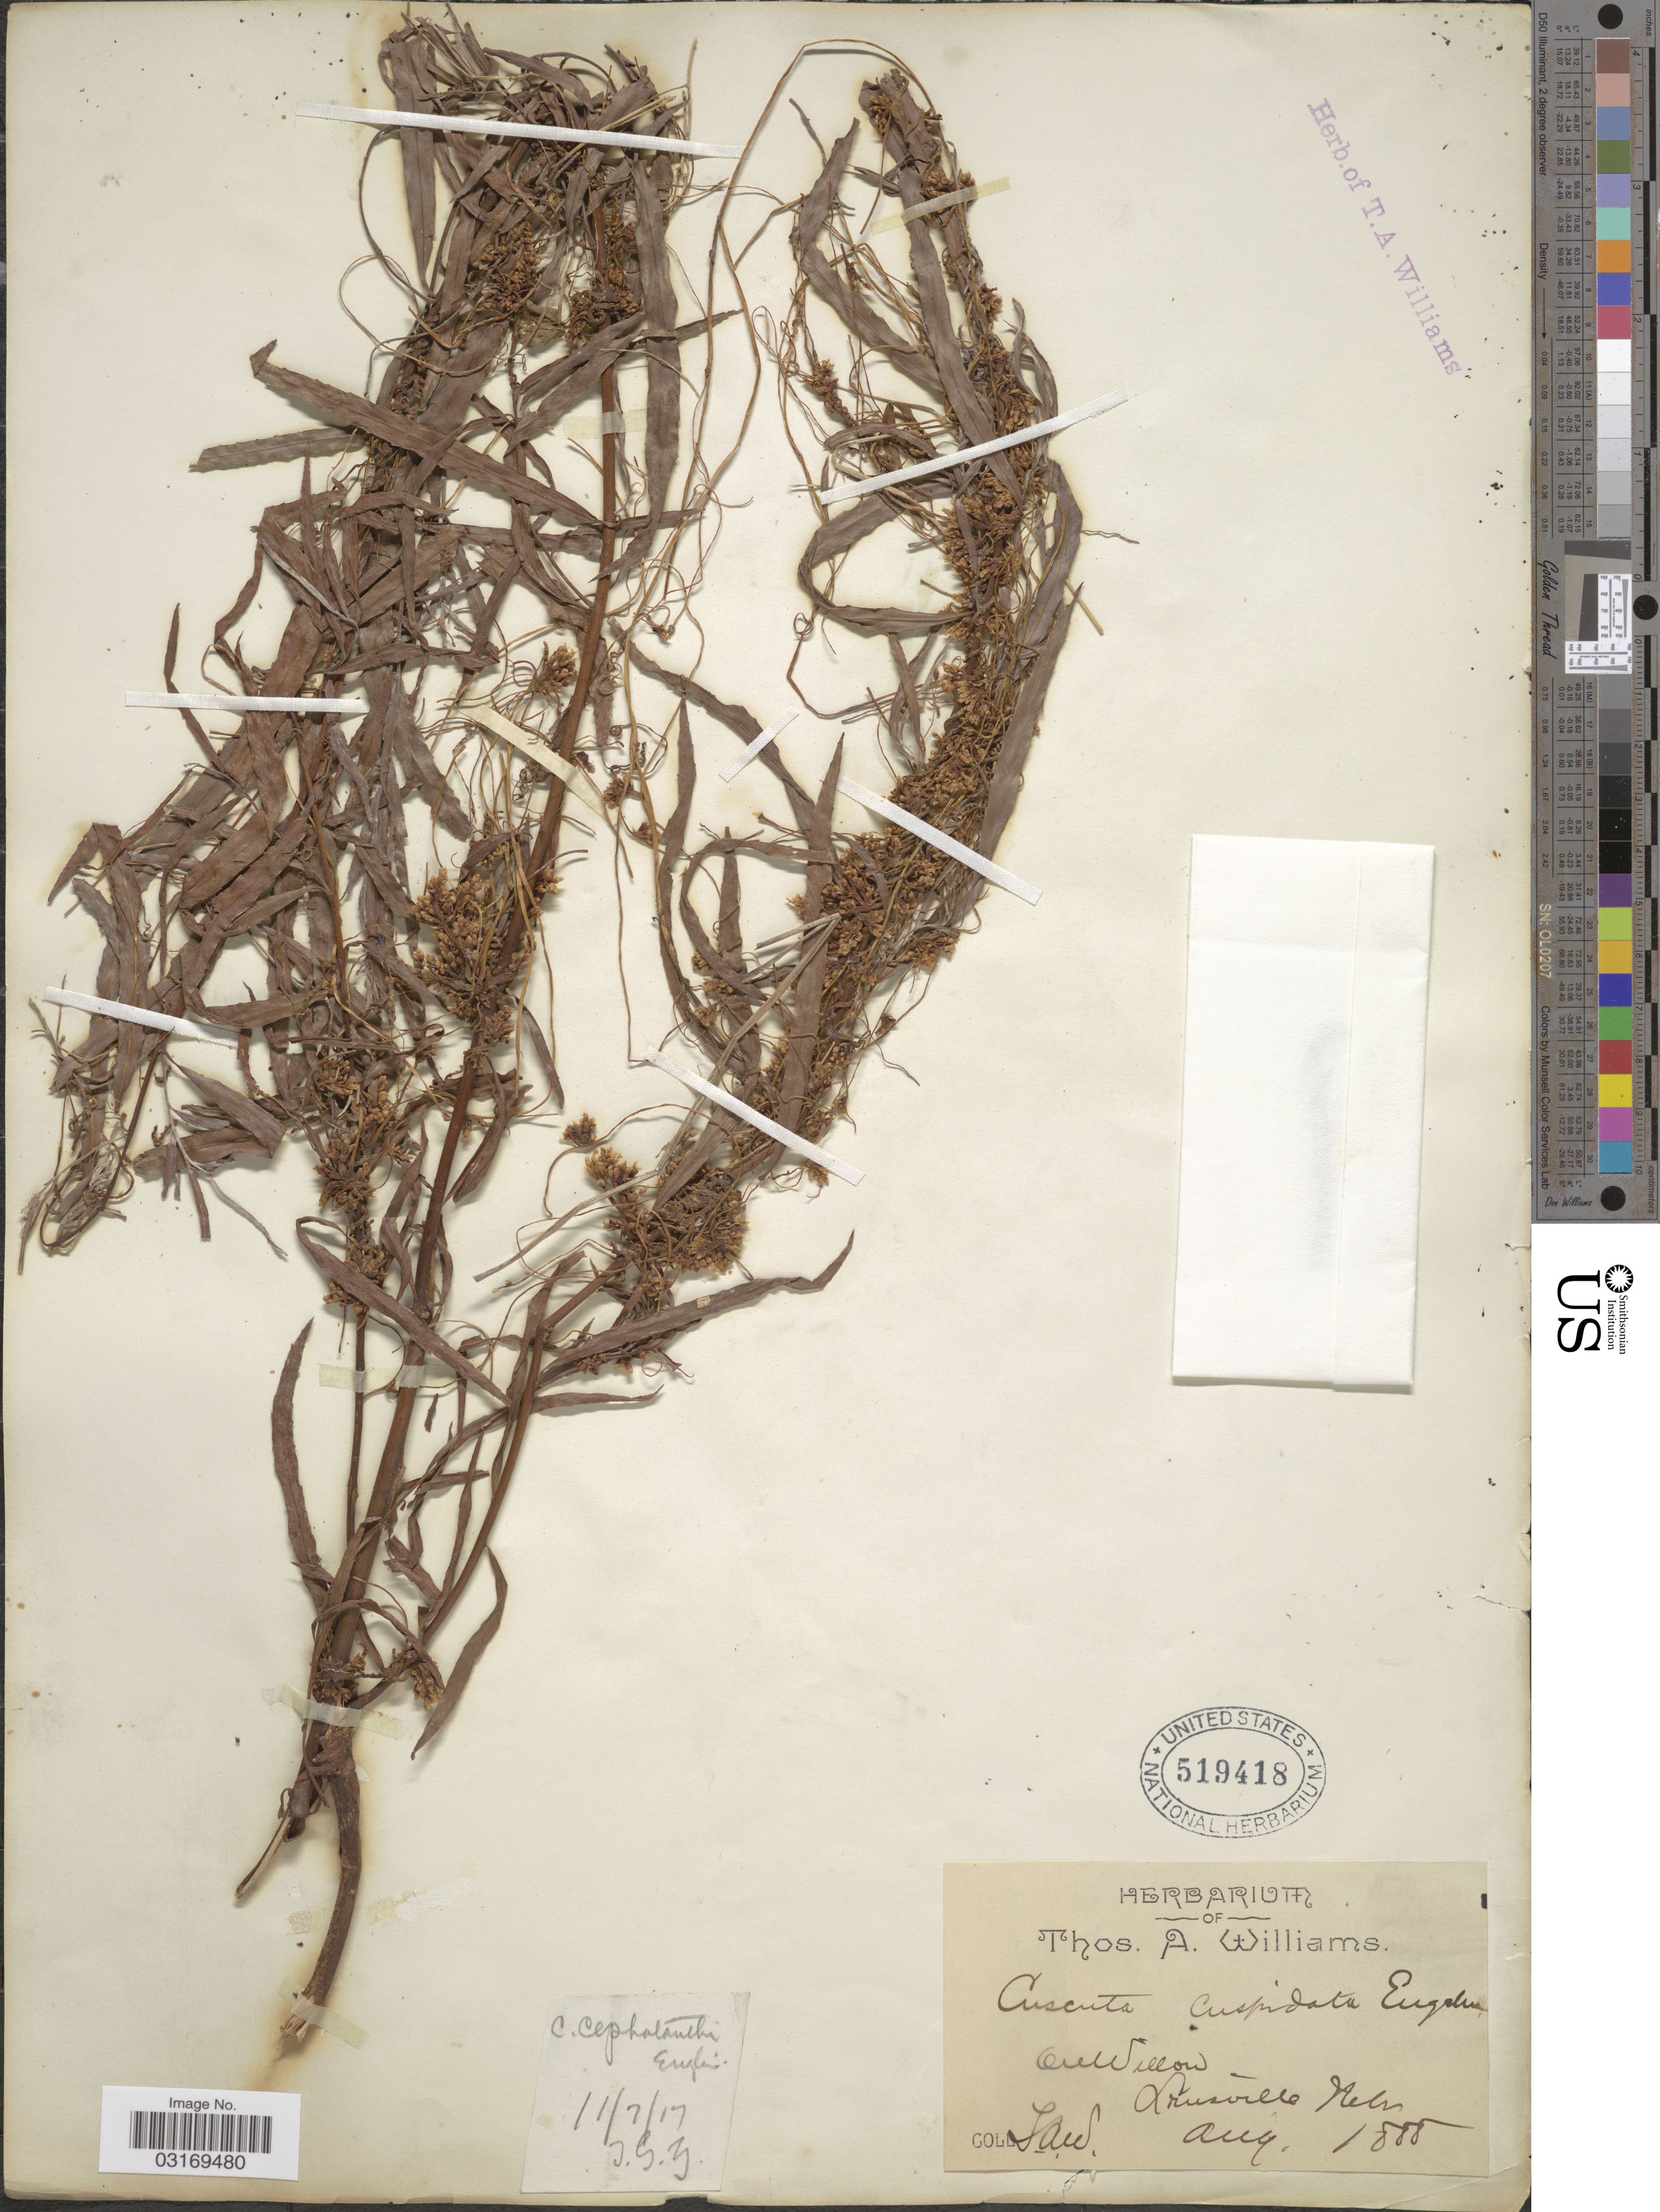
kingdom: Plantae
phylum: Tracheophyta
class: Magnoliopsida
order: Solanales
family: Convolvulaceae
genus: Cuscuta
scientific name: Cuscuta cephalanthi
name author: Engelm.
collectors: T. A. Williams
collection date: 1888-08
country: United States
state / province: Nebraska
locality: On Willow - Louisville.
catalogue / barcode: US 519418